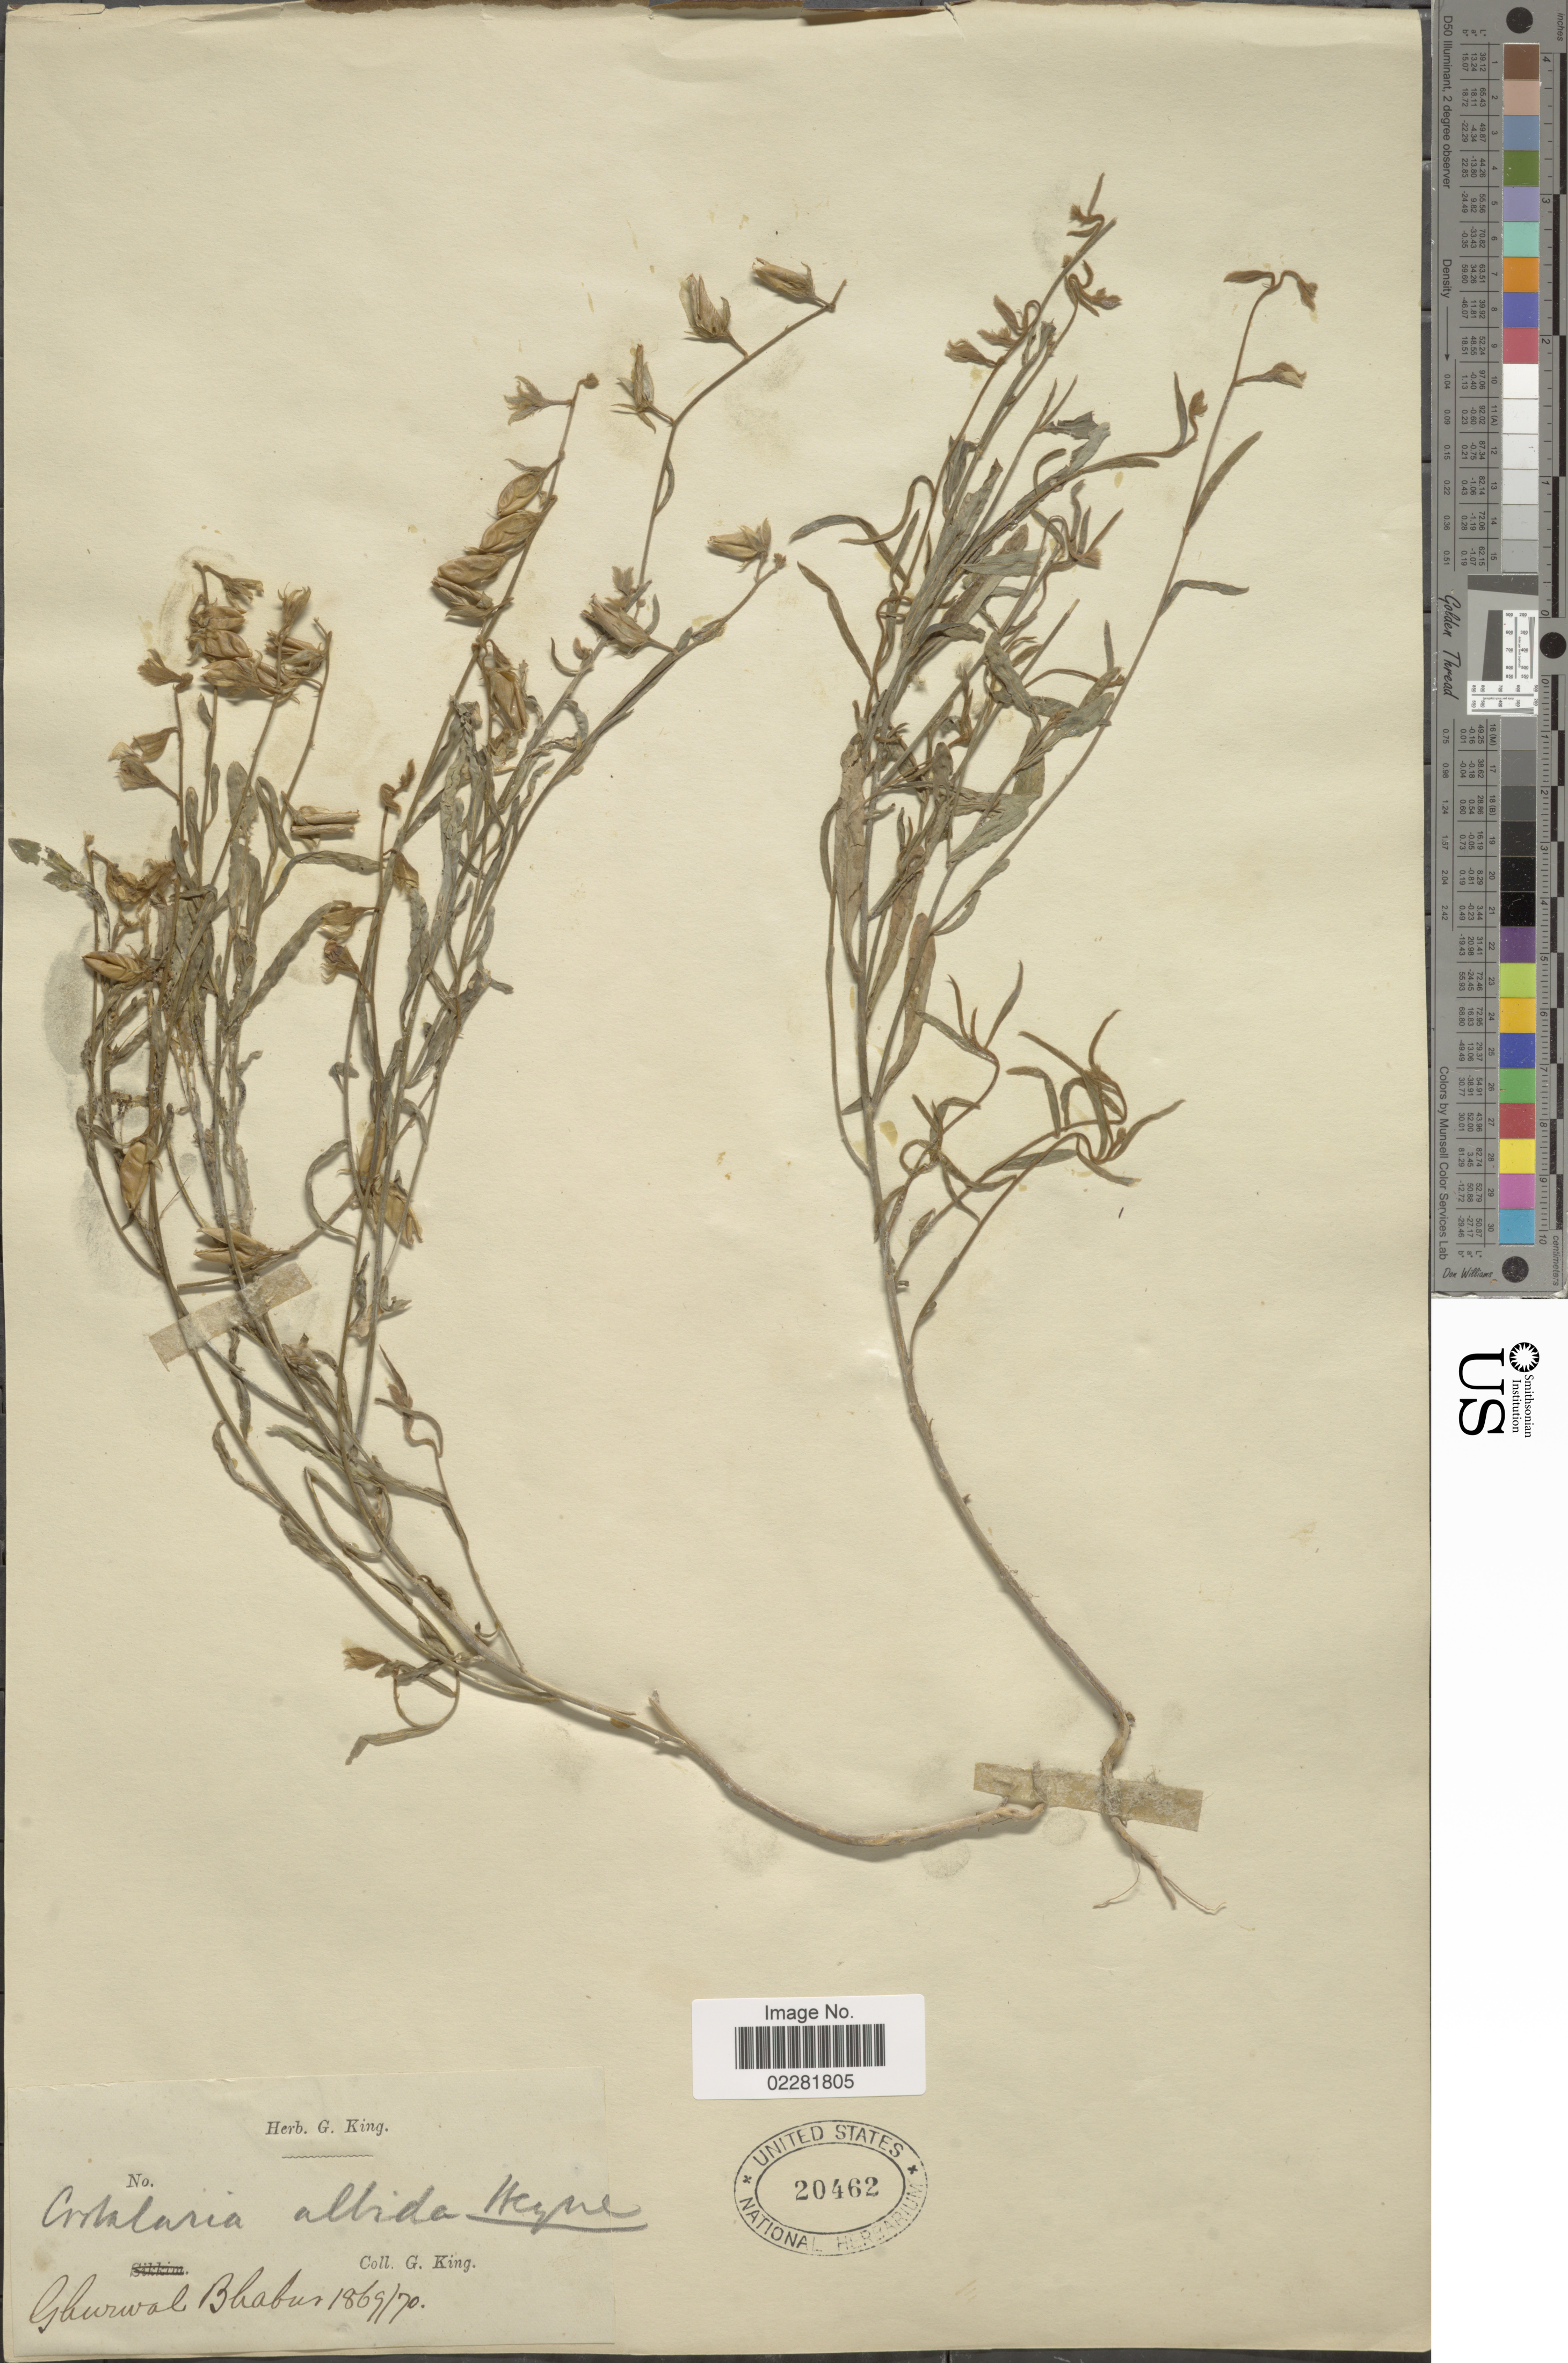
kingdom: Plantae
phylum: Tracheophyta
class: Magnoliopsida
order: Fabales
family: Fabaceae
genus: Crotalaria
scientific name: Crotalaria albida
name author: B. Heyne ex Roth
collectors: G. King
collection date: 1869/1870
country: India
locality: Ghurwal Bhabur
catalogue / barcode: US 20462